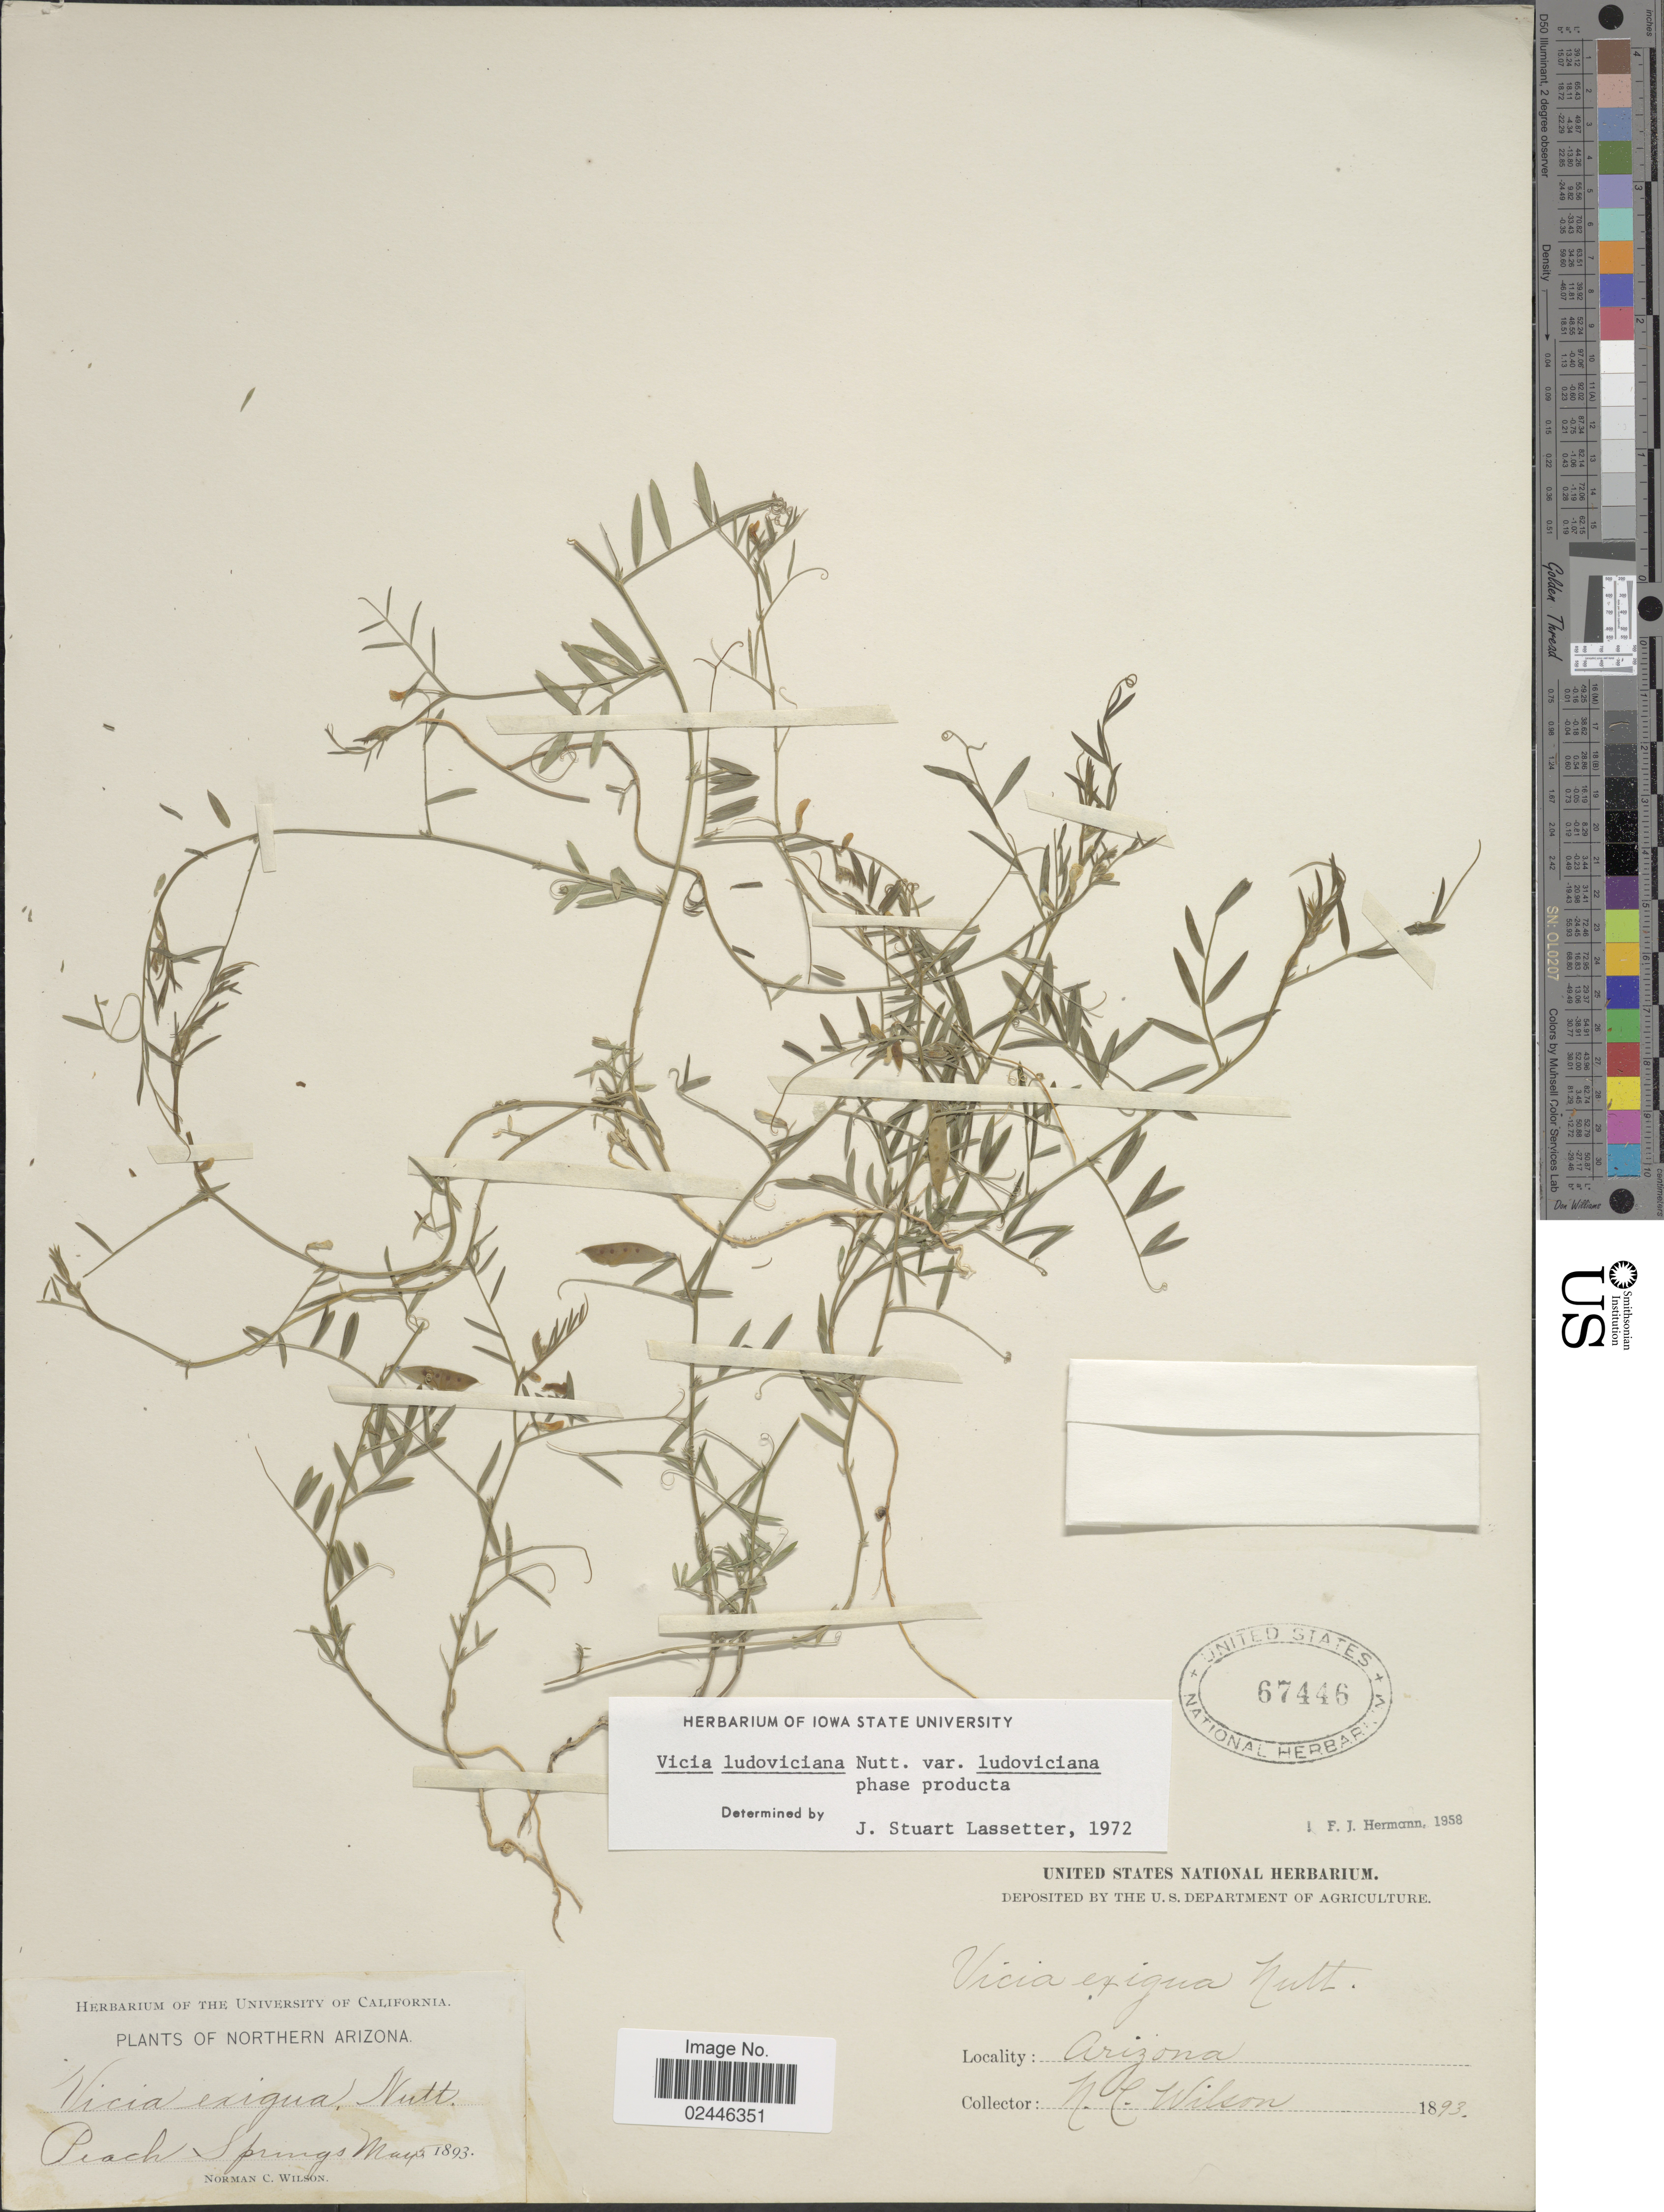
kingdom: Plantae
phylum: Tracheophyta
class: Magnoliopsida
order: Fabales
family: Fabaceae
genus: Vicia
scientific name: Vicia ludoviciana var. ludoviciana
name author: Nutt. ex Torr. & A. Gray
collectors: N. C. Wilson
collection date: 1893-05-05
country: United States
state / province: Arizona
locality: Northern Arizona, Peach Springs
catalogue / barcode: US 67446